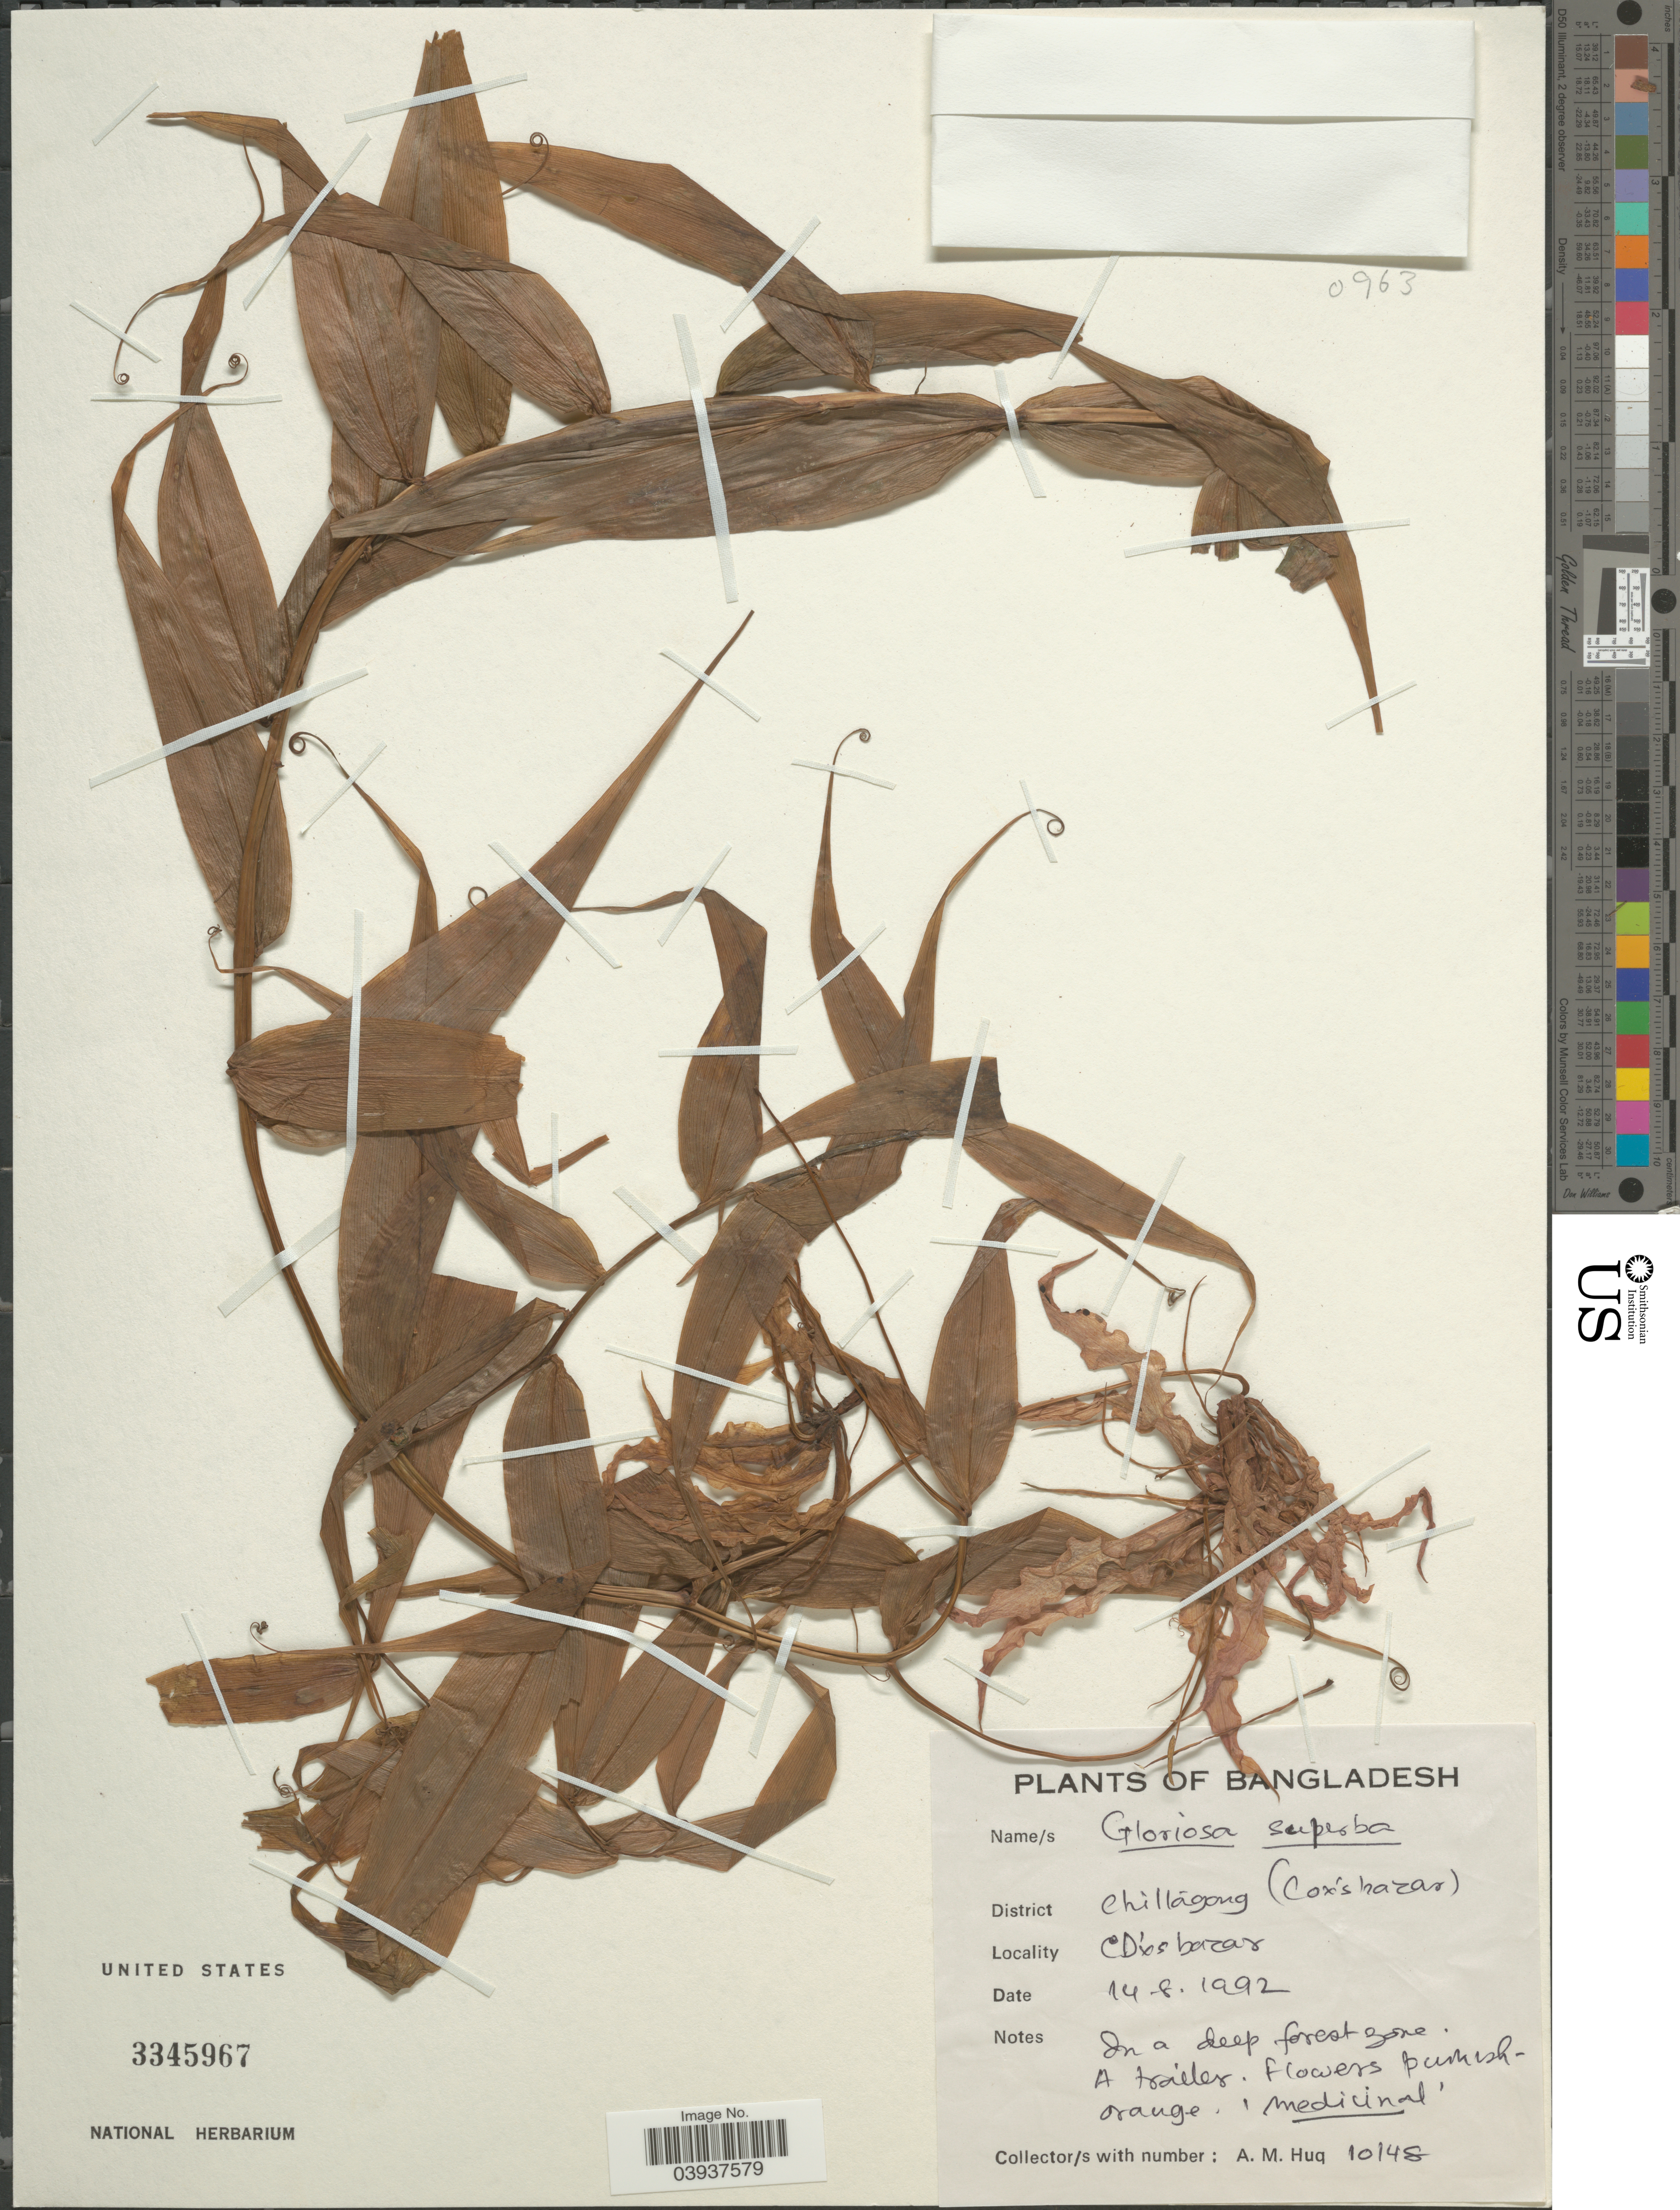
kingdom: Plantae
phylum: Tracheophyta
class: Liliopsida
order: Liliales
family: Colchicaceae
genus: Gloriosa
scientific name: Gloriosa superba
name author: L.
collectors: A. M. Huq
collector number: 10148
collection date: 1992-08-14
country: Bangladesh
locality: District Chittagong (Cox's bazar). Coxs bazar.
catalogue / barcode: US 3345967